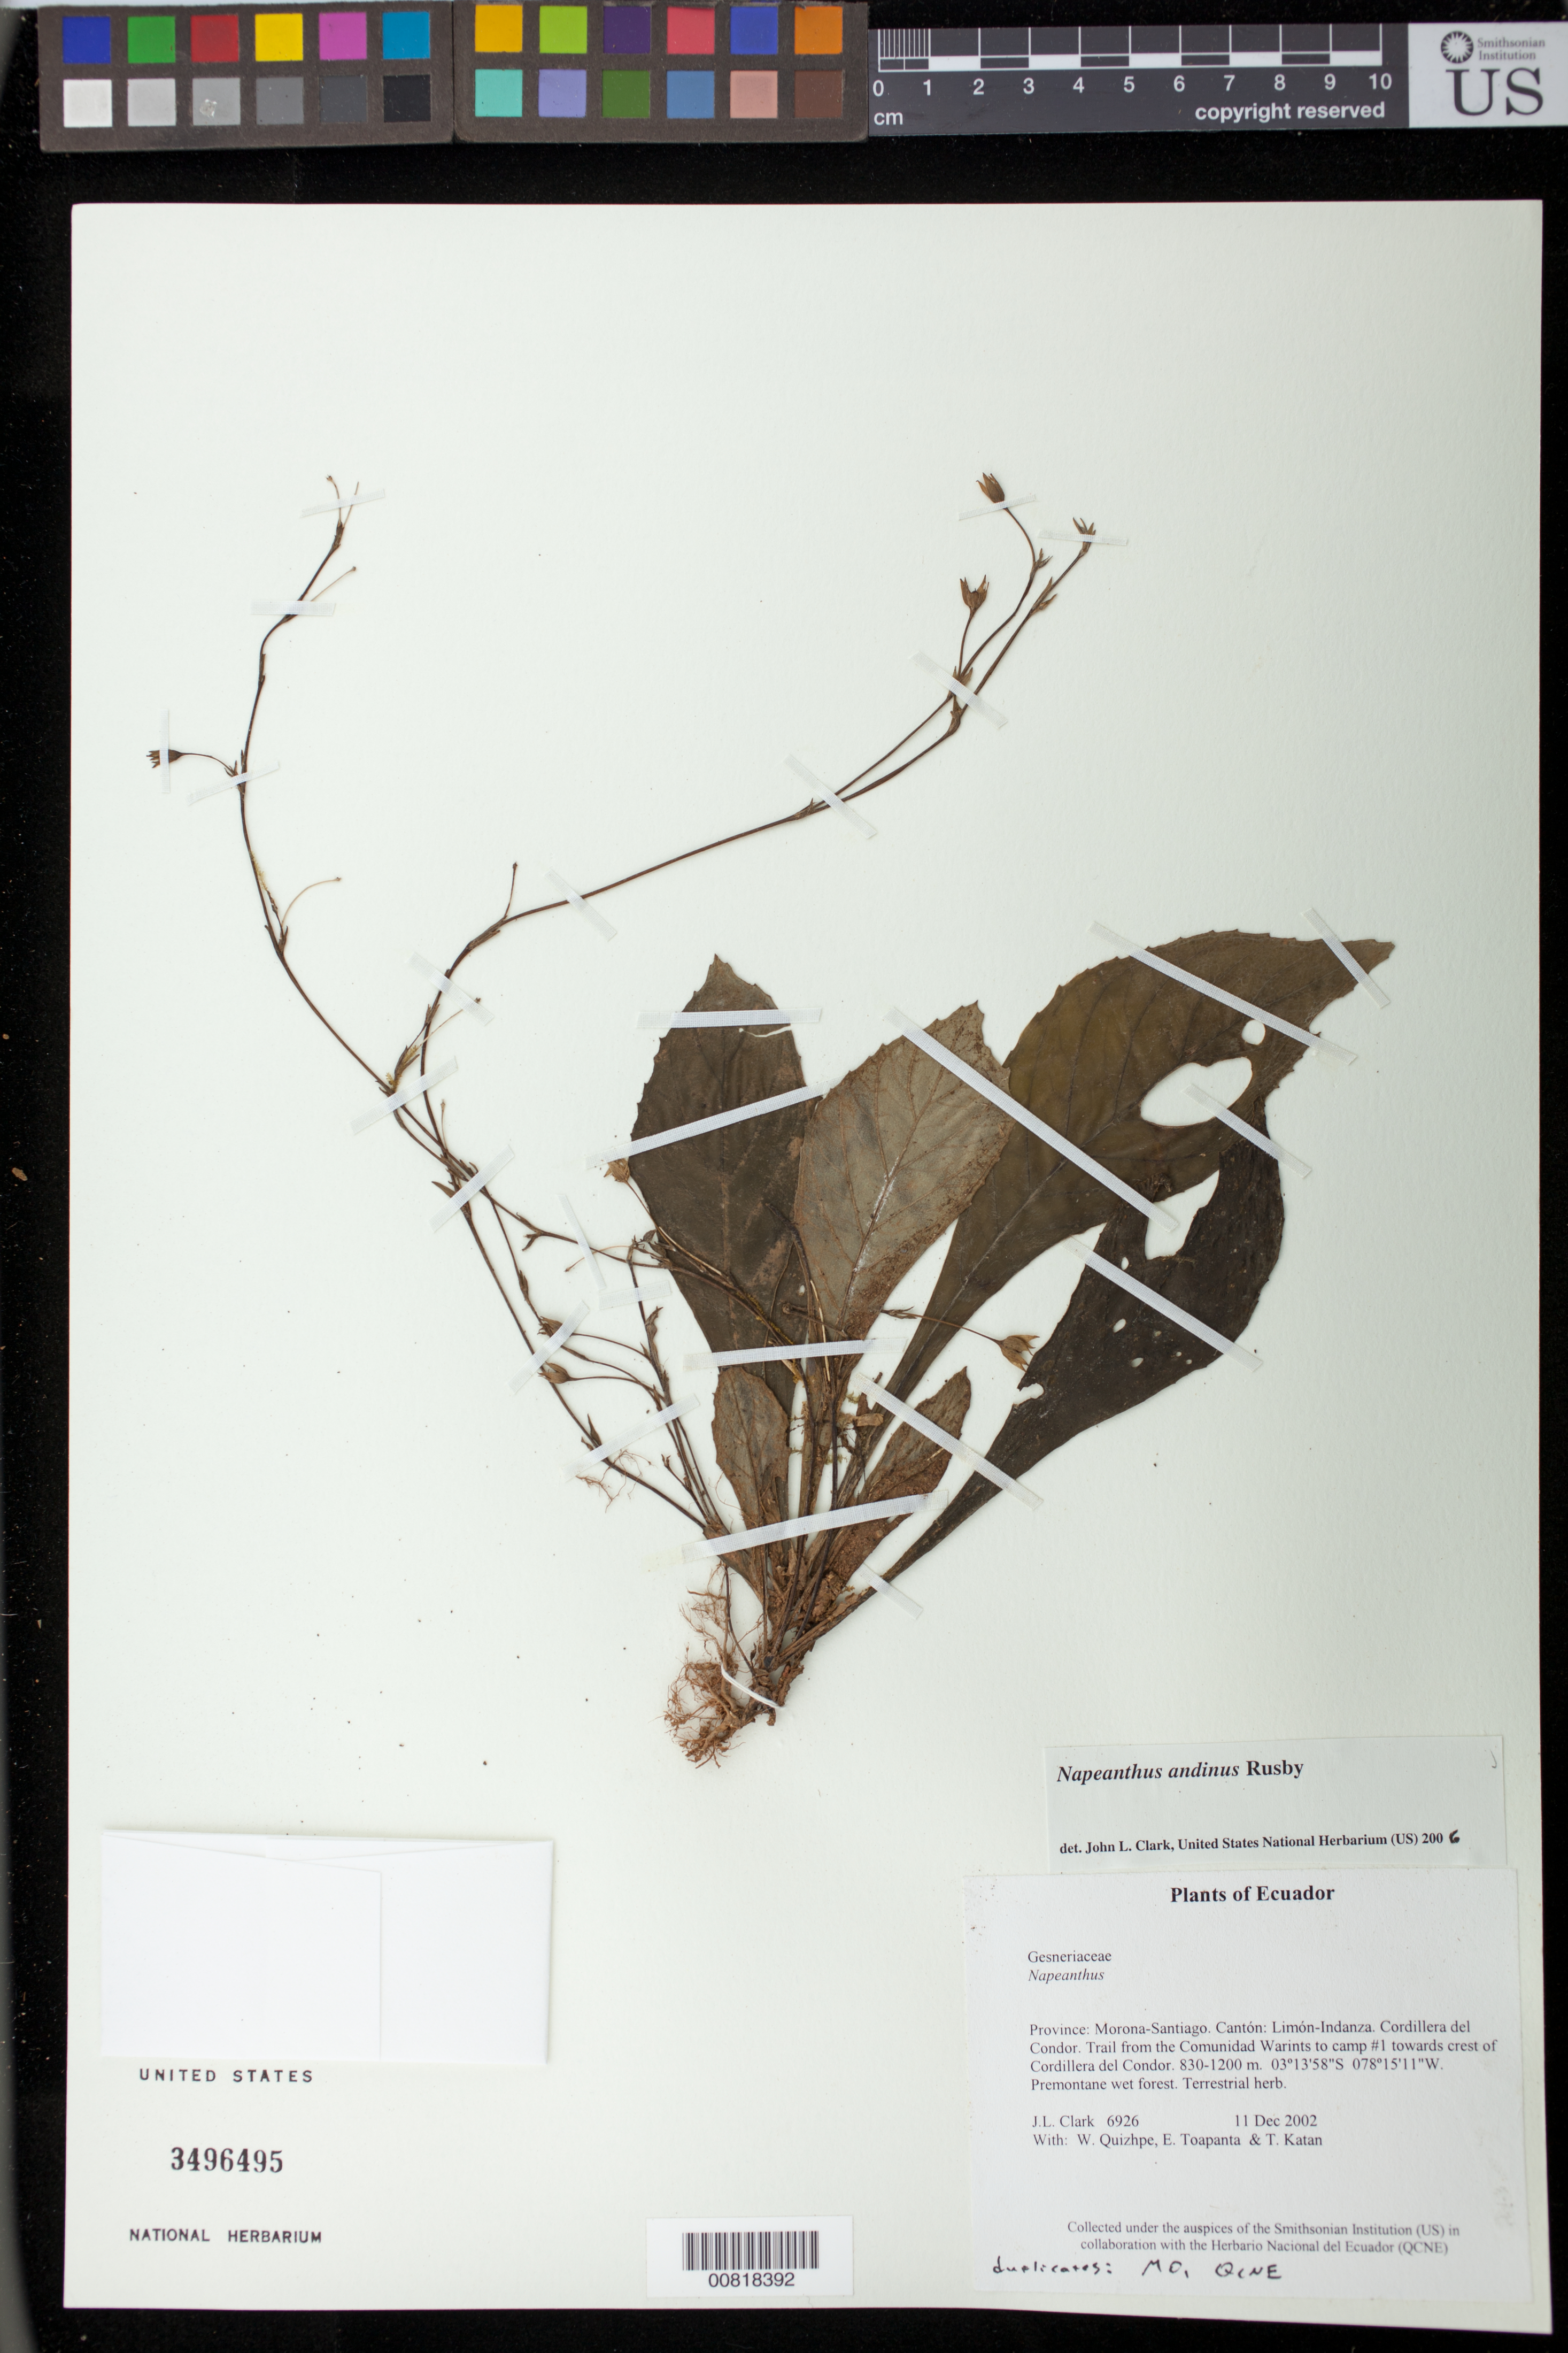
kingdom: Plantae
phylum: Tracheophyta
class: Magnoliopsida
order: Lamiales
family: Gesneriaceae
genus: Napeanthus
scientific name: Napeanthus andinus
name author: Rusby ex Donn. Sm.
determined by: Clark, J. L., (SEL), The Marie Selby Botanical Garden (UNITED STATES)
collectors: J. L. Clark, W. Quizhpe, E. Toapanta & T. Katan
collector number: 6926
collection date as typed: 11 Dec 2002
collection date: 2002-12-11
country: Ecuador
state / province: Morona-Santiago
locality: Limón-Indanza. Cordillera del Condor. Trail from the Comunidad Warints to camp #1 towards crest of Cordillera del Condor.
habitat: Premontane wet forest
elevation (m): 830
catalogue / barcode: US 3496495